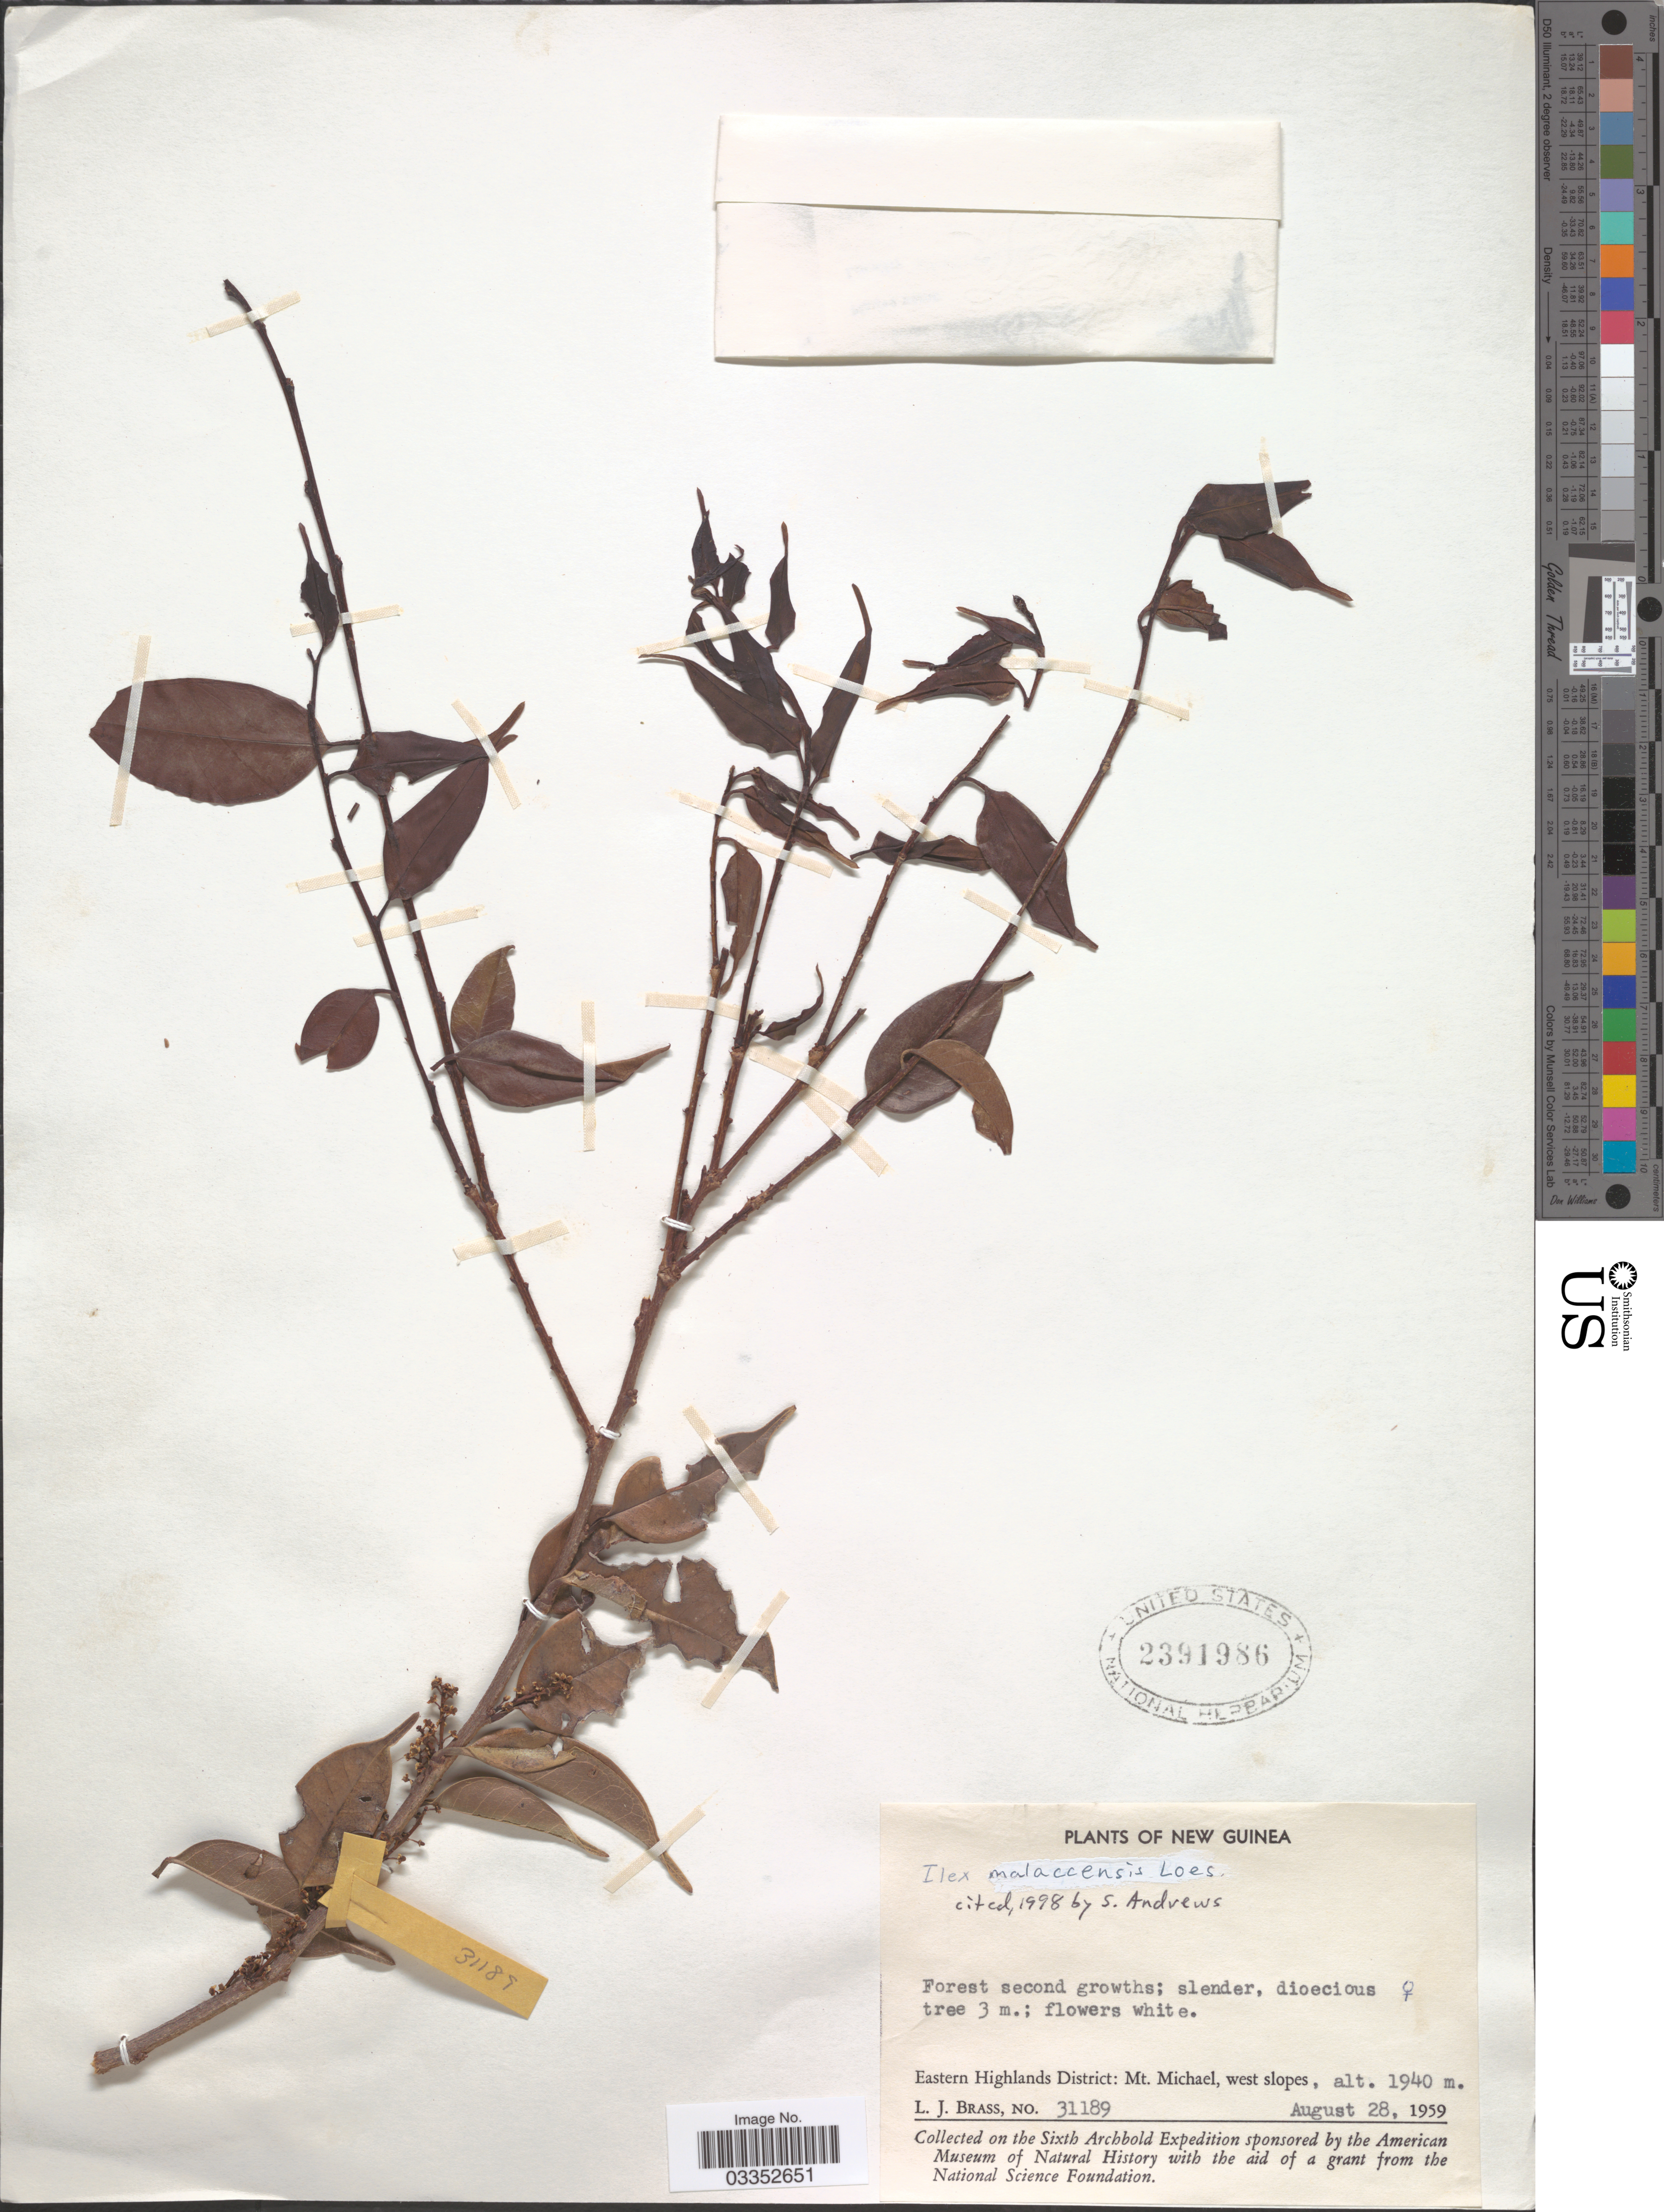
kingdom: Plantae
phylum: Tracheophyta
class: Magnoliopsida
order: Aquifoliales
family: Aquifoliaceae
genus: Ilex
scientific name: Ilex malaccensis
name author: Loes.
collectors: L. J. Brass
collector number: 31189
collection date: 1959-08-28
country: Papua New Guinea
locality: New Guinea. Eastern Highlands District: Mt. Michael, west slopes.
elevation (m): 1940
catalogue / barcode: US 2391986